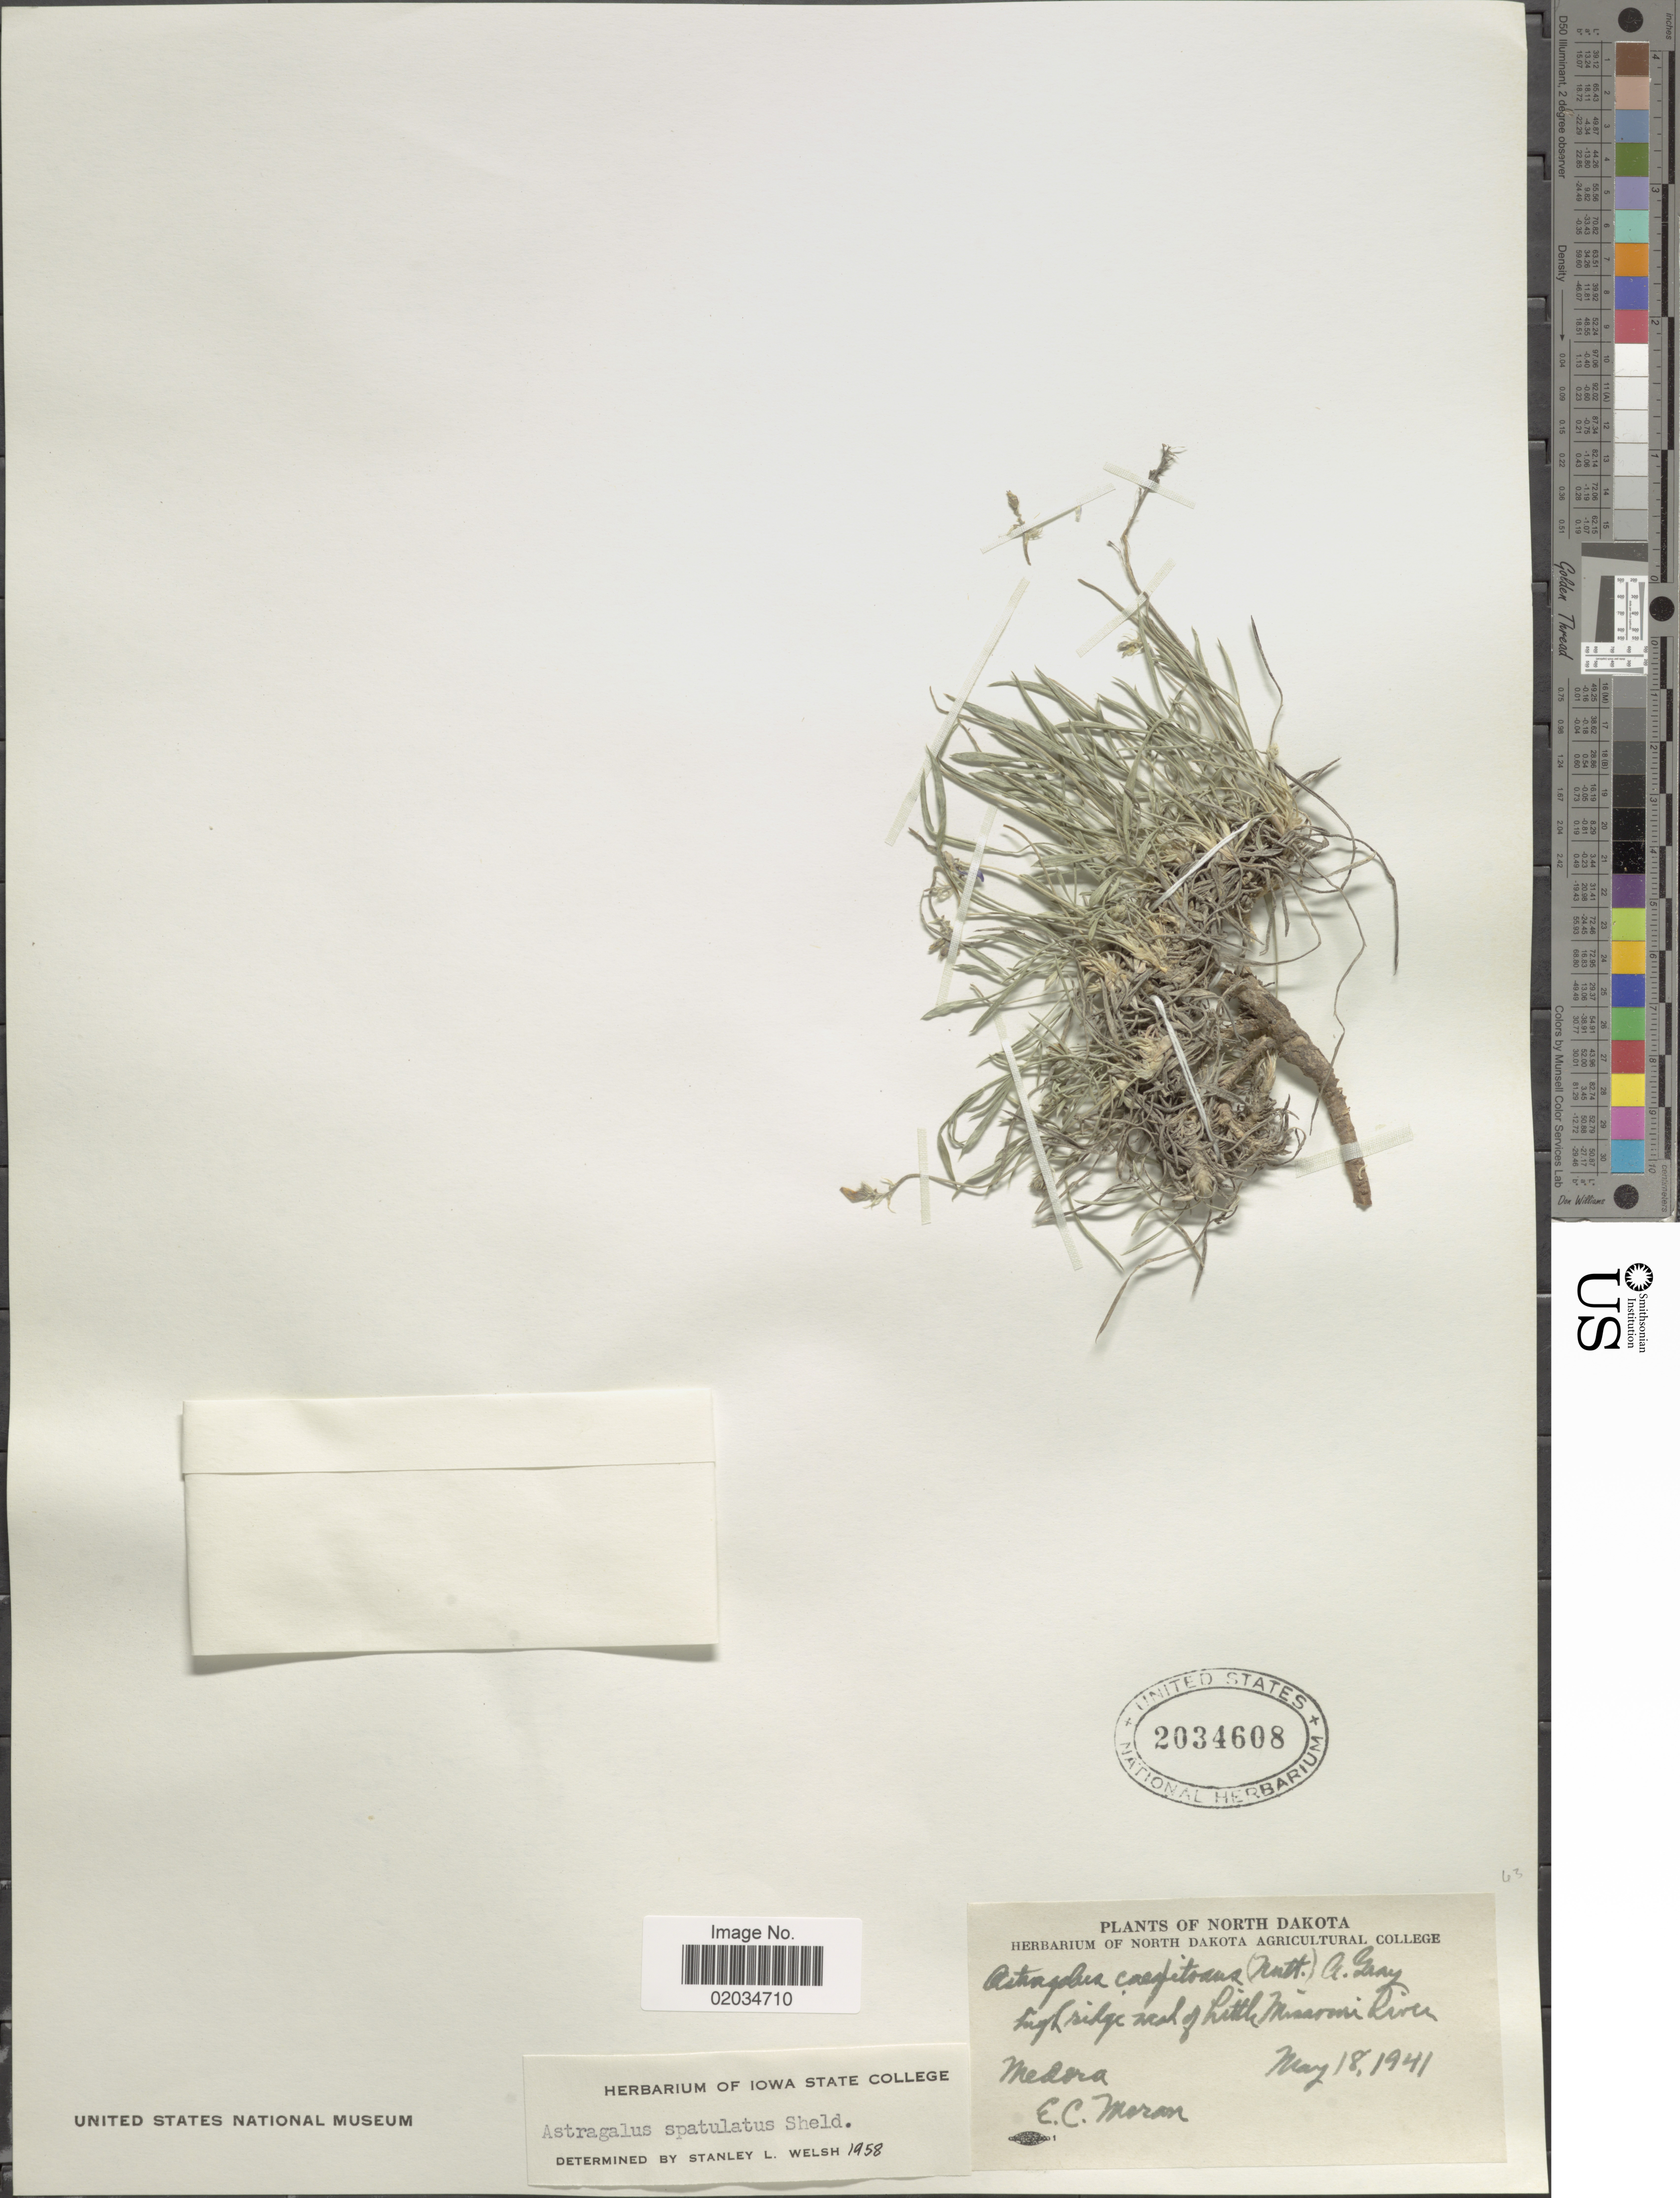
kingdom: Plantae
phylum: Tracheophyta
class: Magnoliopsida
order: Fabales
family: Fabaceae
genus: Astragalus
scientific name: Astragalus sparsiflorus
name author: A. Gray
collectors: E. C. Moran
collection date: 1941-05-18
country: United States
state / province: North Dakota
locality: Medora. west of Little Missouri River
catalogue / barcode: US 2034608